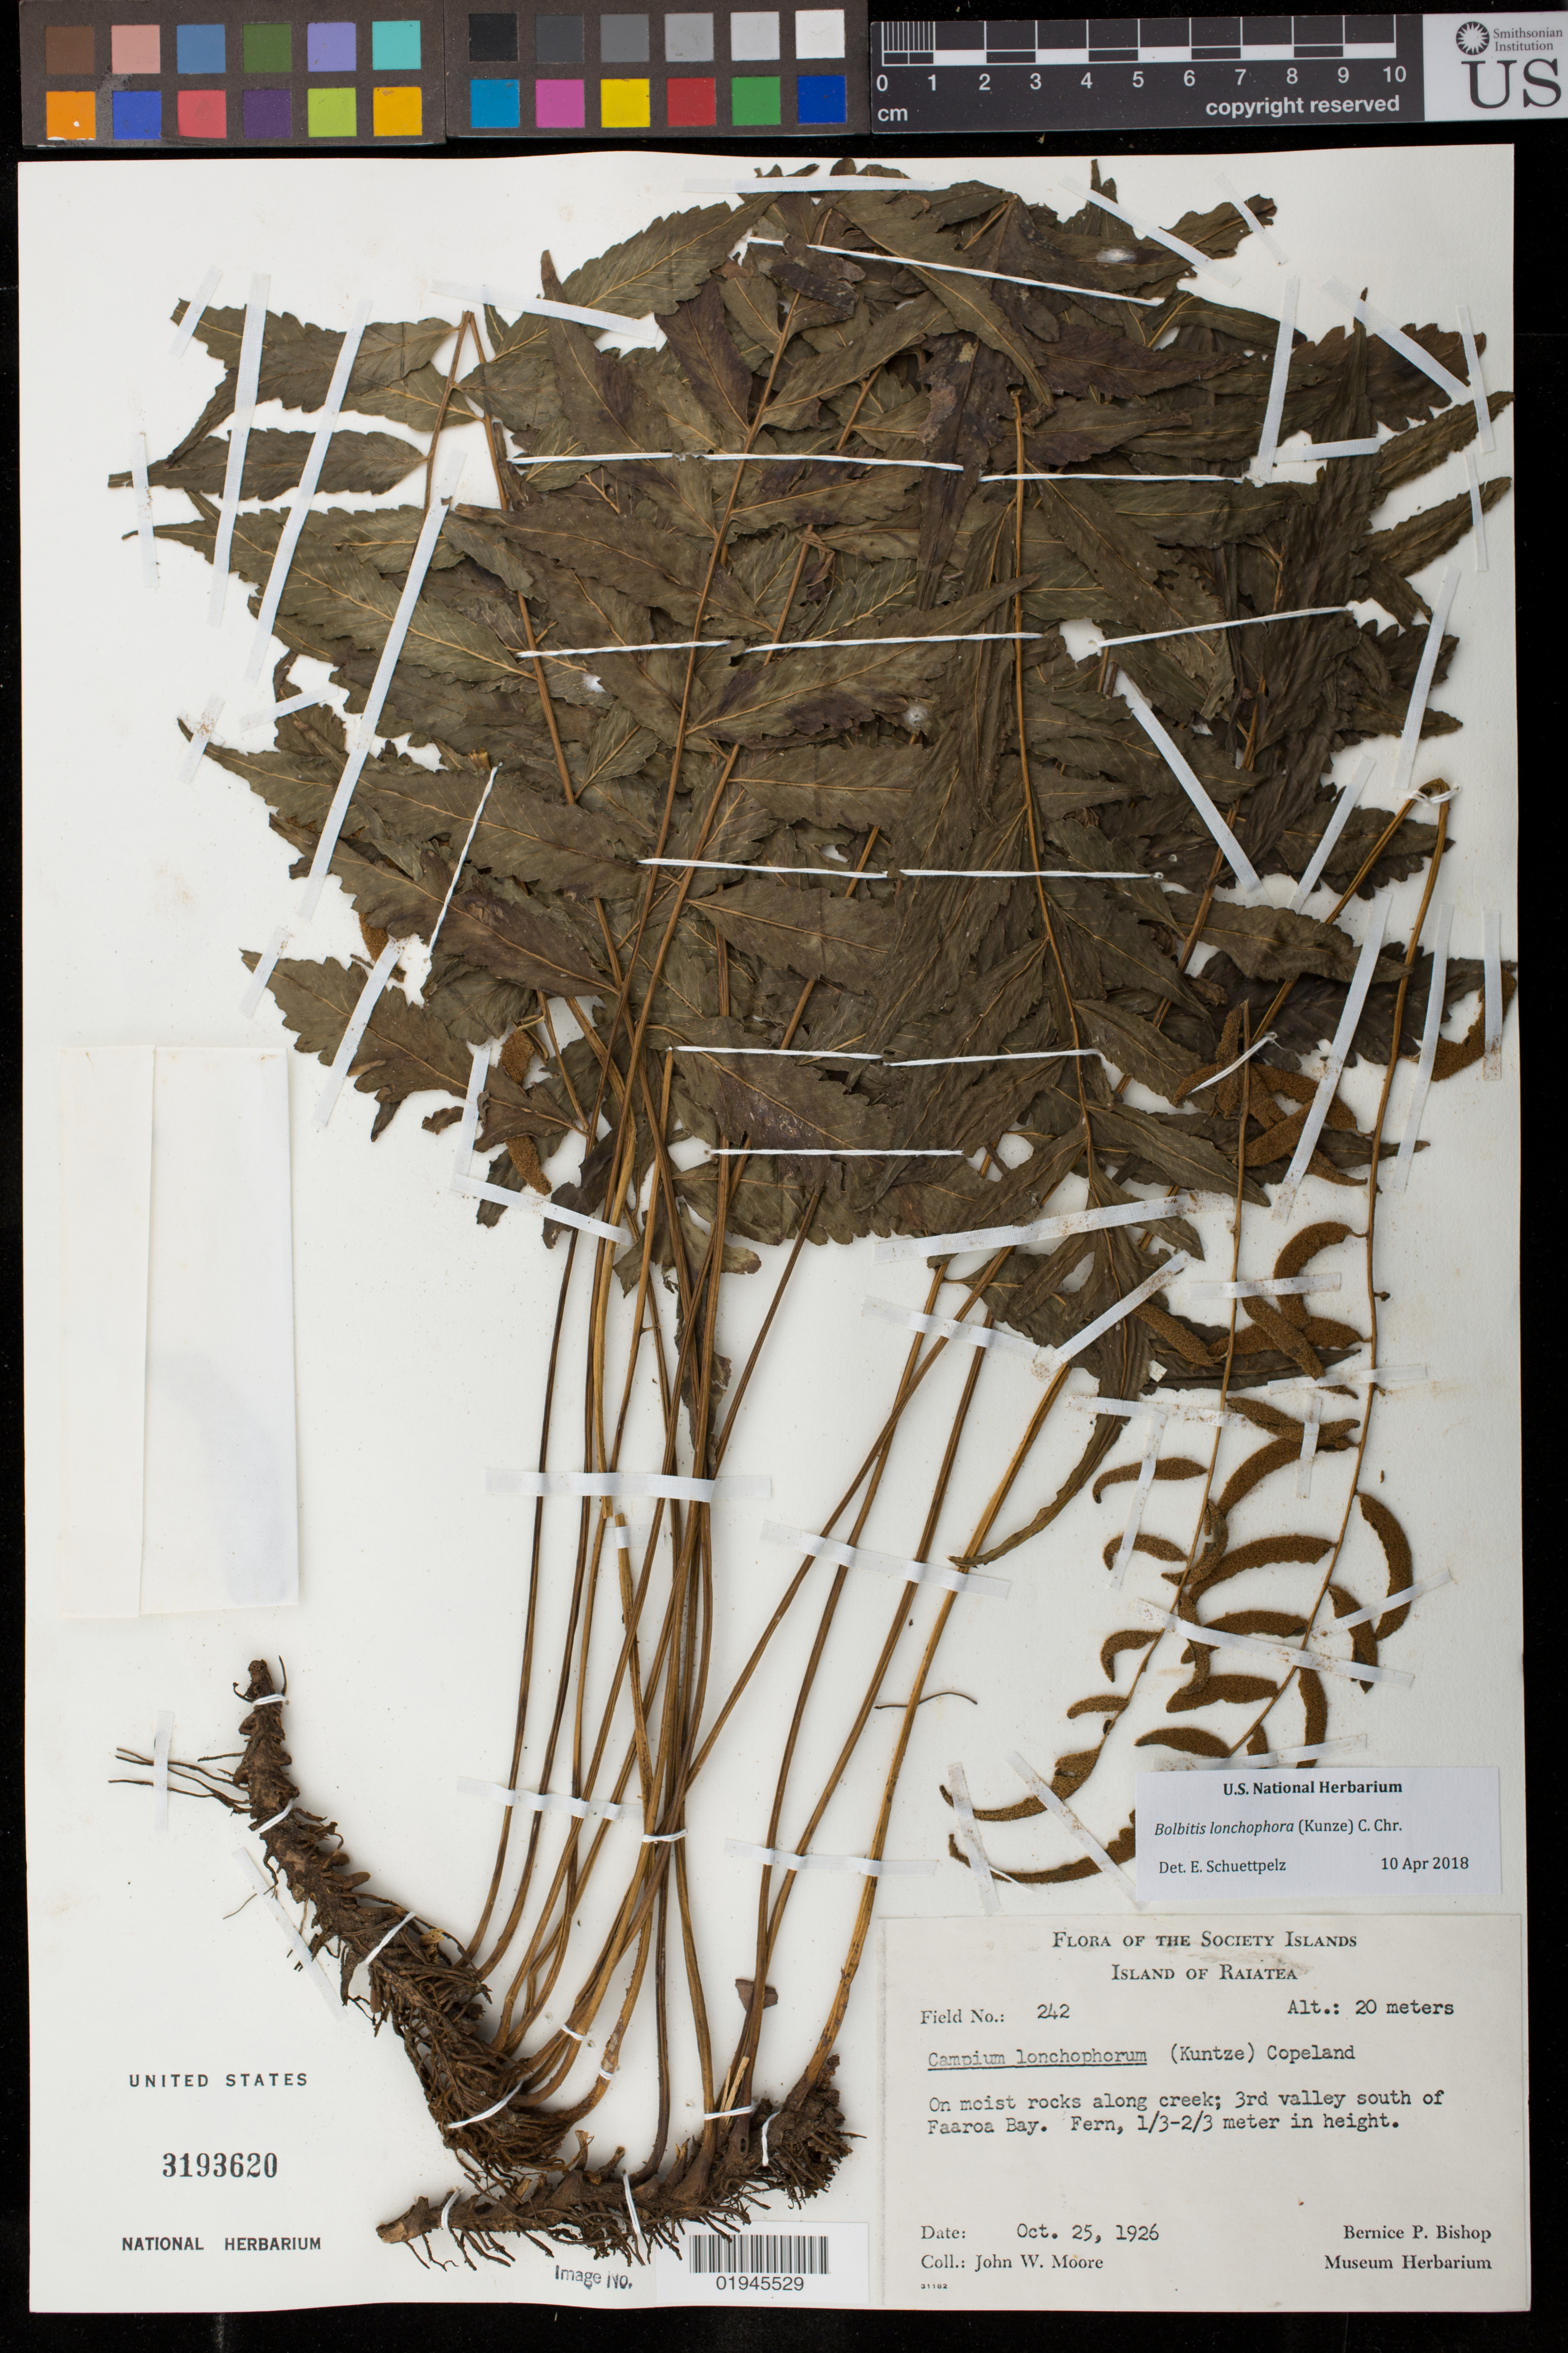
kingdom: Plantae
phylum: Tracheophyta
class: Polypodiopsida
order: Polypodiales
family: Dryopteridaceae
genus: Bolbitis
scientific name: Bolbitis lonchophora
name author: (Fée) C. Chr.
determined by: Schuettpelz, E., (US), Smithsonian Institution - National Museum of Natural History (UNITED STATES)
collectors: J. W. Moore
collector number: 242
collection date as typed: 10/25/1926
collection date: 1926-10-25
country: French Polynesia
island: Raiatea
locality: Along creek, 3rd. valley S of Faaroa Bay.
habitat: On moist rocks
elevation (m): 20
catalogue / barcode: US 3193620